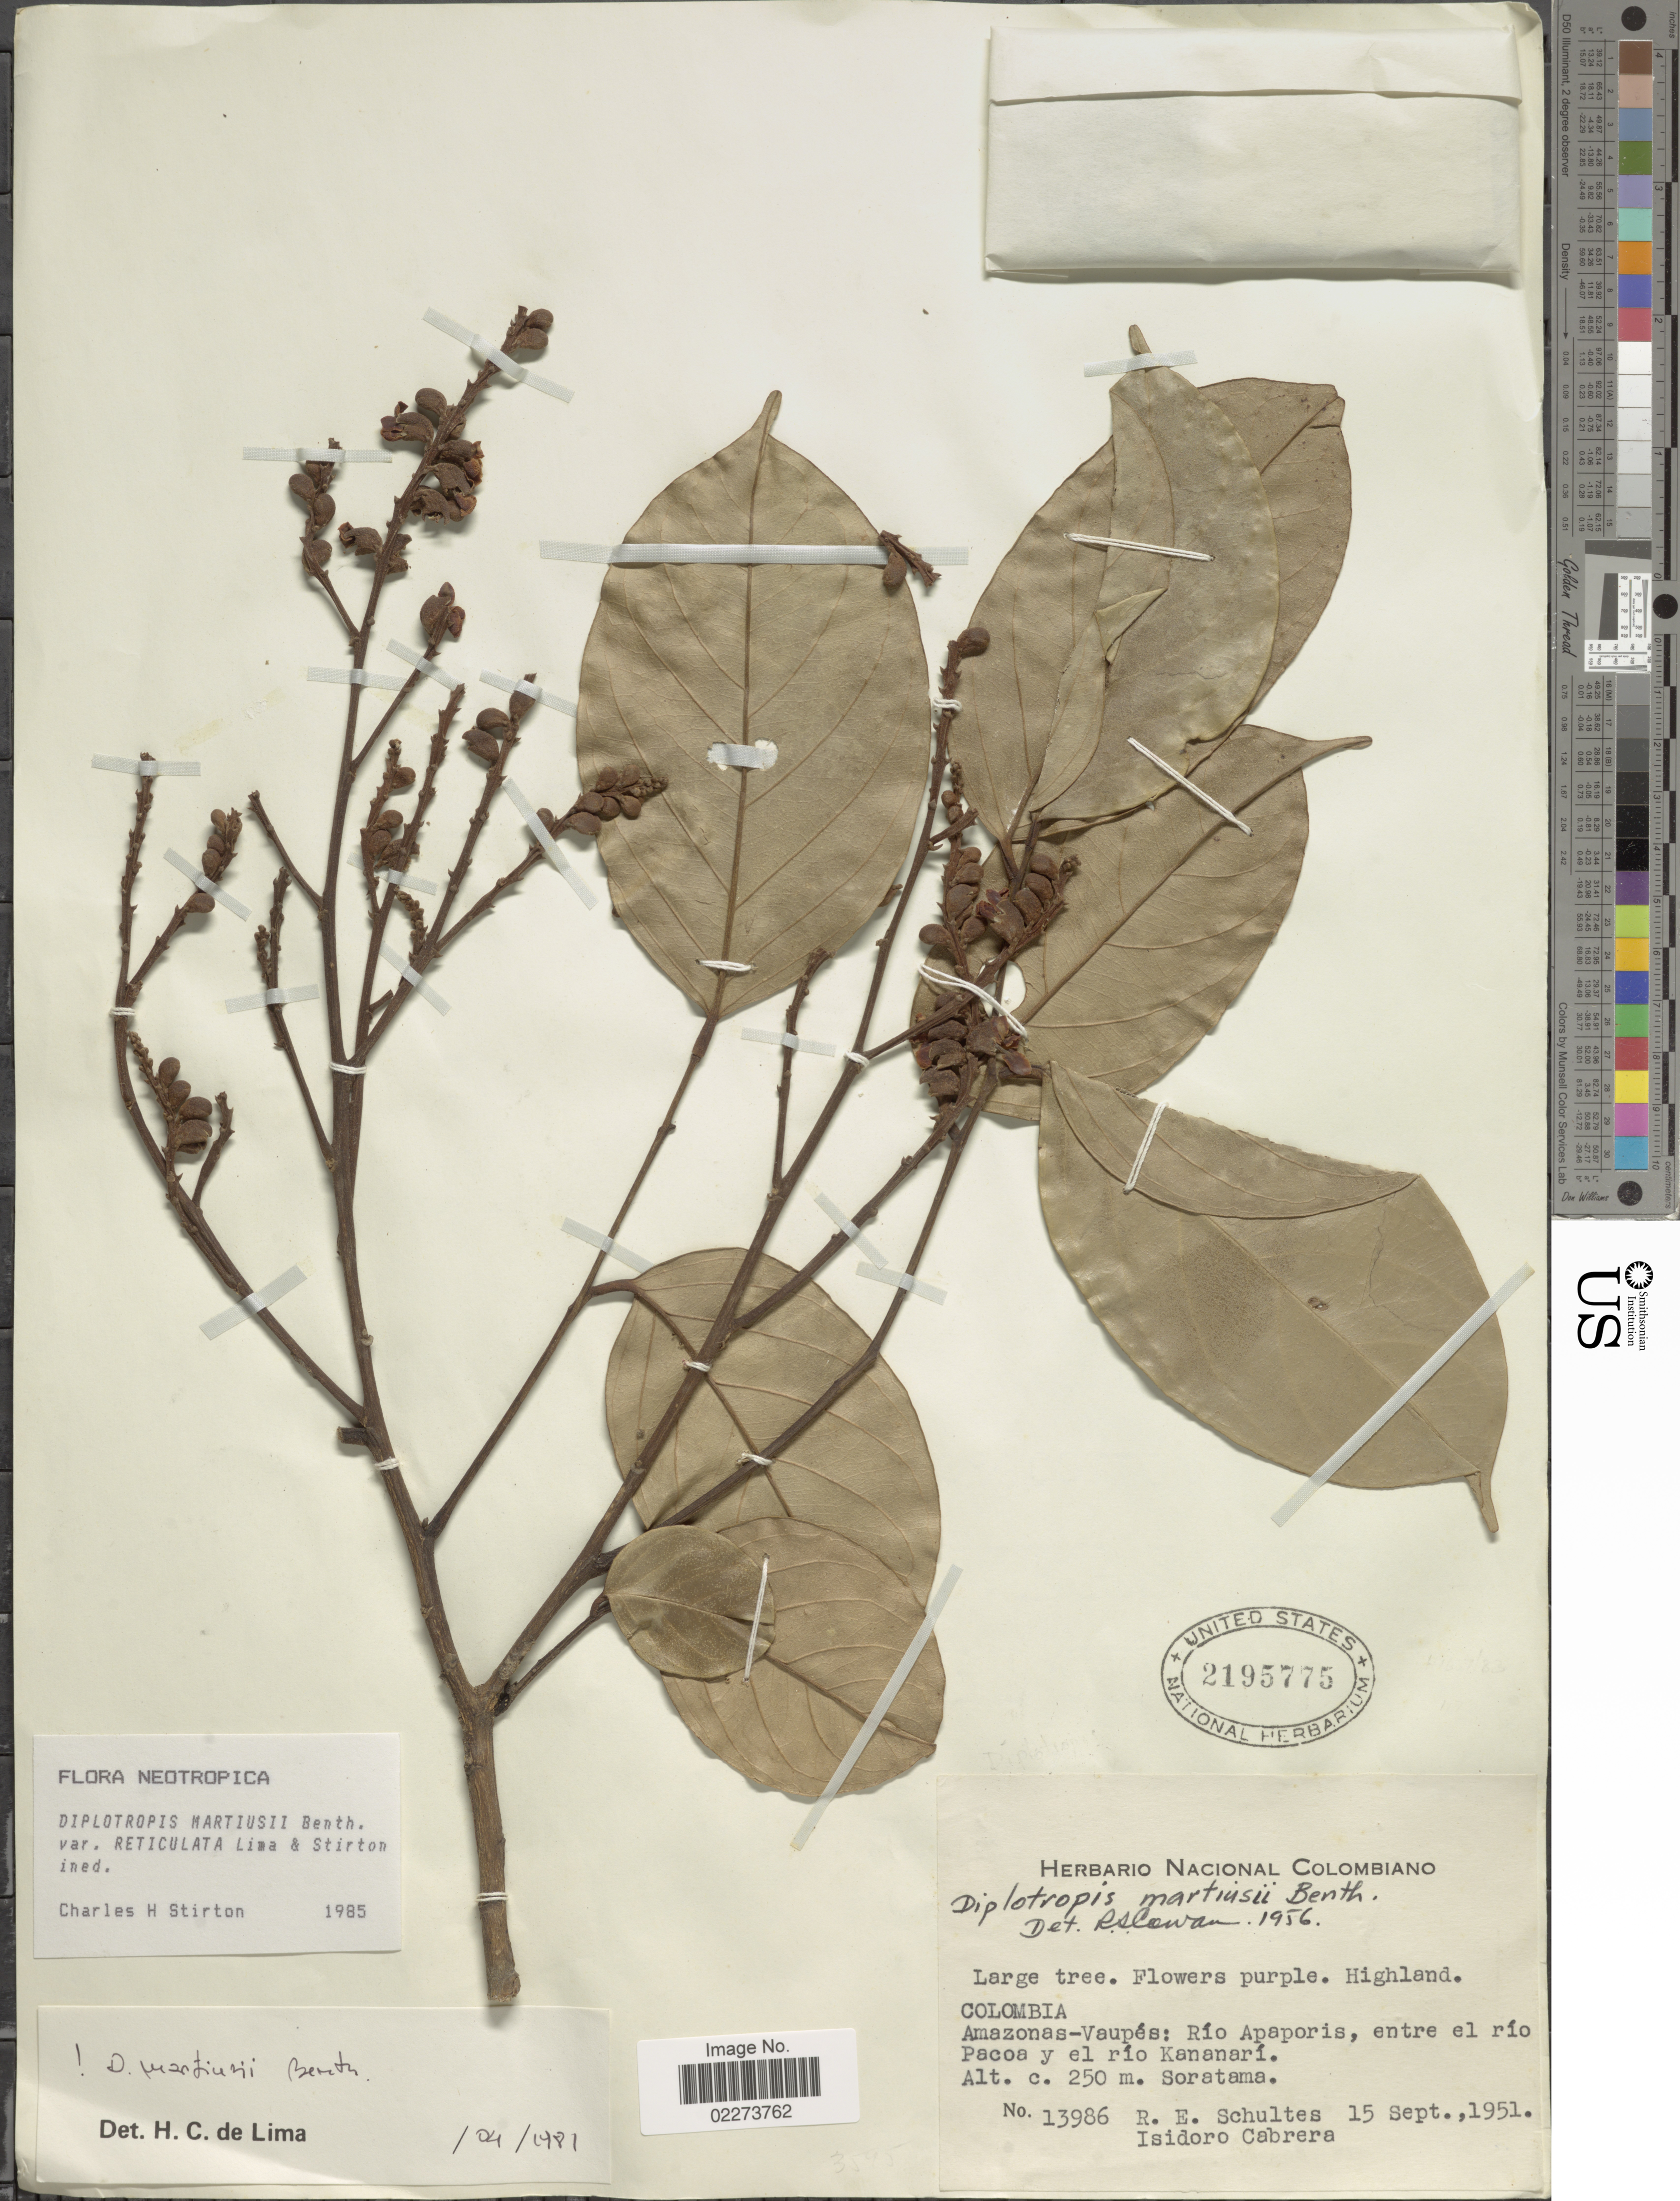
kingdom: Plantae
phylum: Tracheophyta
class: Magnoliopsida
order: Fabales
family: Fabaceae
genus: Diplotropis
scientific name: Diplotropis martiusii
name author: Benth.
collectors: R. E. Schultes & I. Cabrera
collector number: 13986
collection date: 1951-09-15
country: Colombia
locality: Amazonas-Vaupes: Rio Apaporis, entre el rio Pocoa y el Kananari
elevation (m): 250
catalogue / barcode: US 2195775